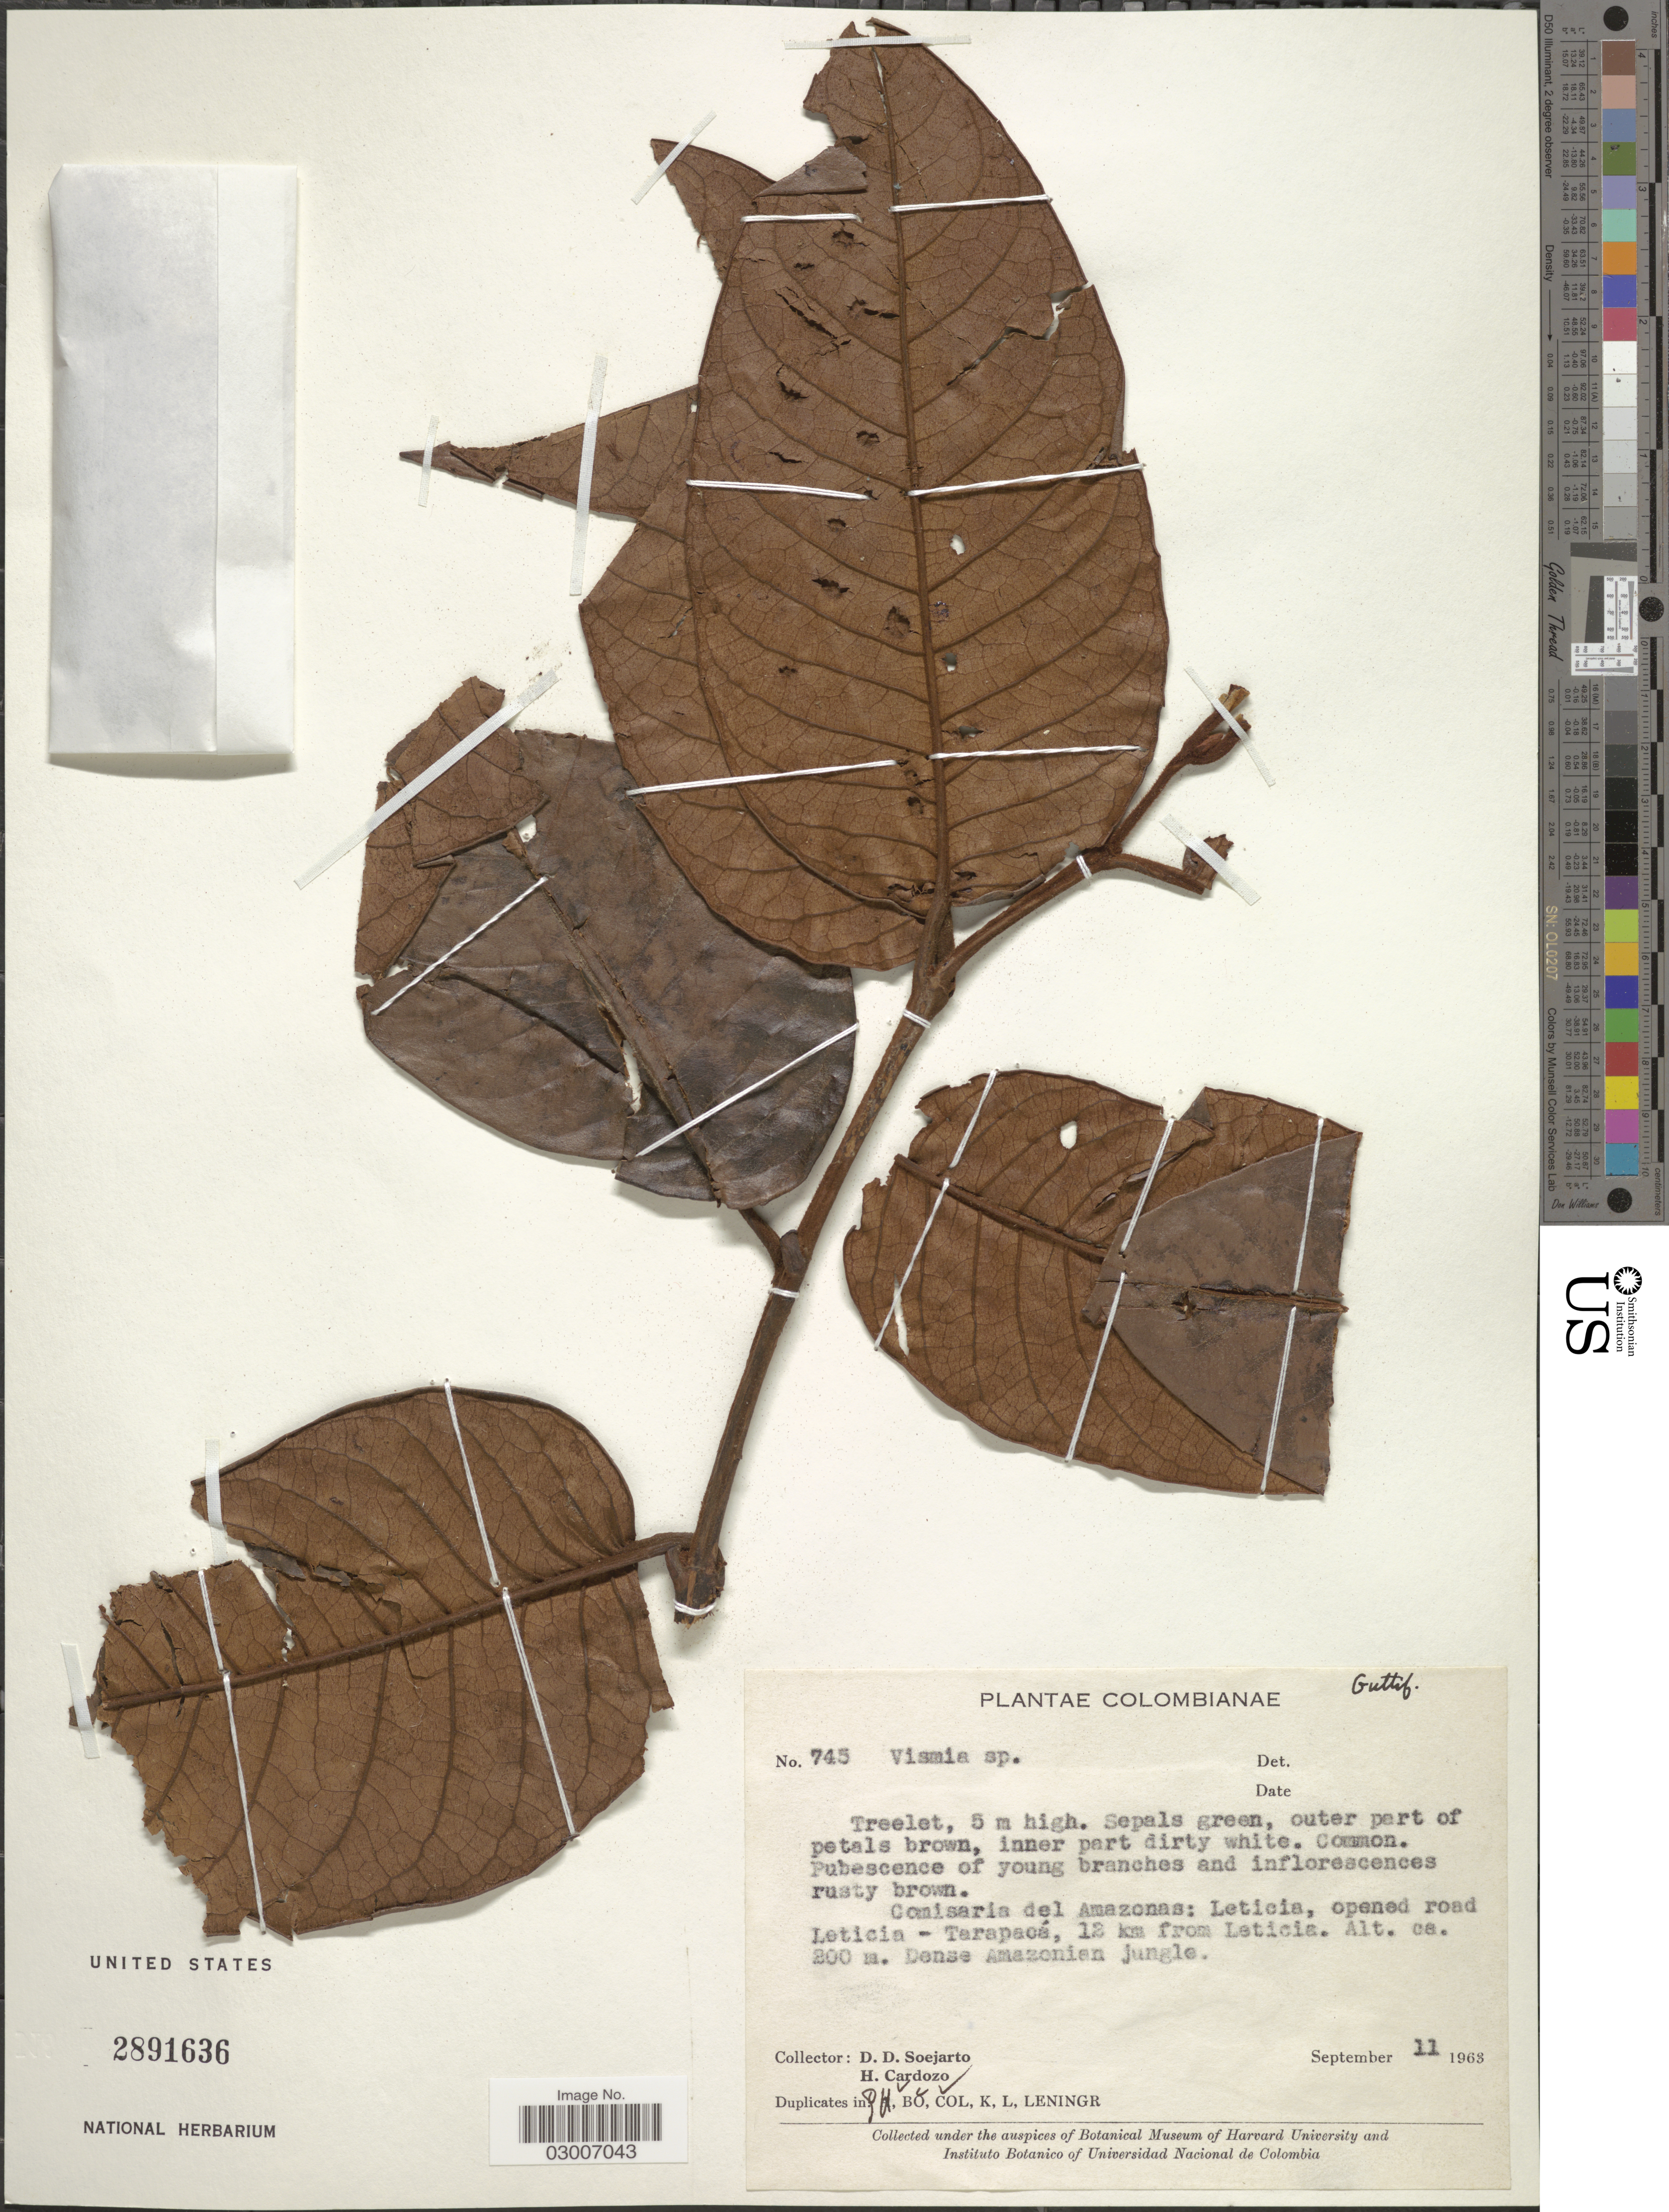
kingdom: Plantae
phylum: Tracheophyta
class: Magnoliopsida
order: Malpighiales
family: Hypericaceae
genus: Vismia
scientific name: Vismia sp.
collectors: H. Cardozo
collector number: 745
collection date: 1963-09-11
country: Colombia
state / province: Amazônas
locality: Comisaria del Amazonas: Leticia, opened road Leticia-Tarapacá, 12 km from Leticia. Dense Amazonian jungle.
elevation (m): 200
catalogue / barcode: US 2891636